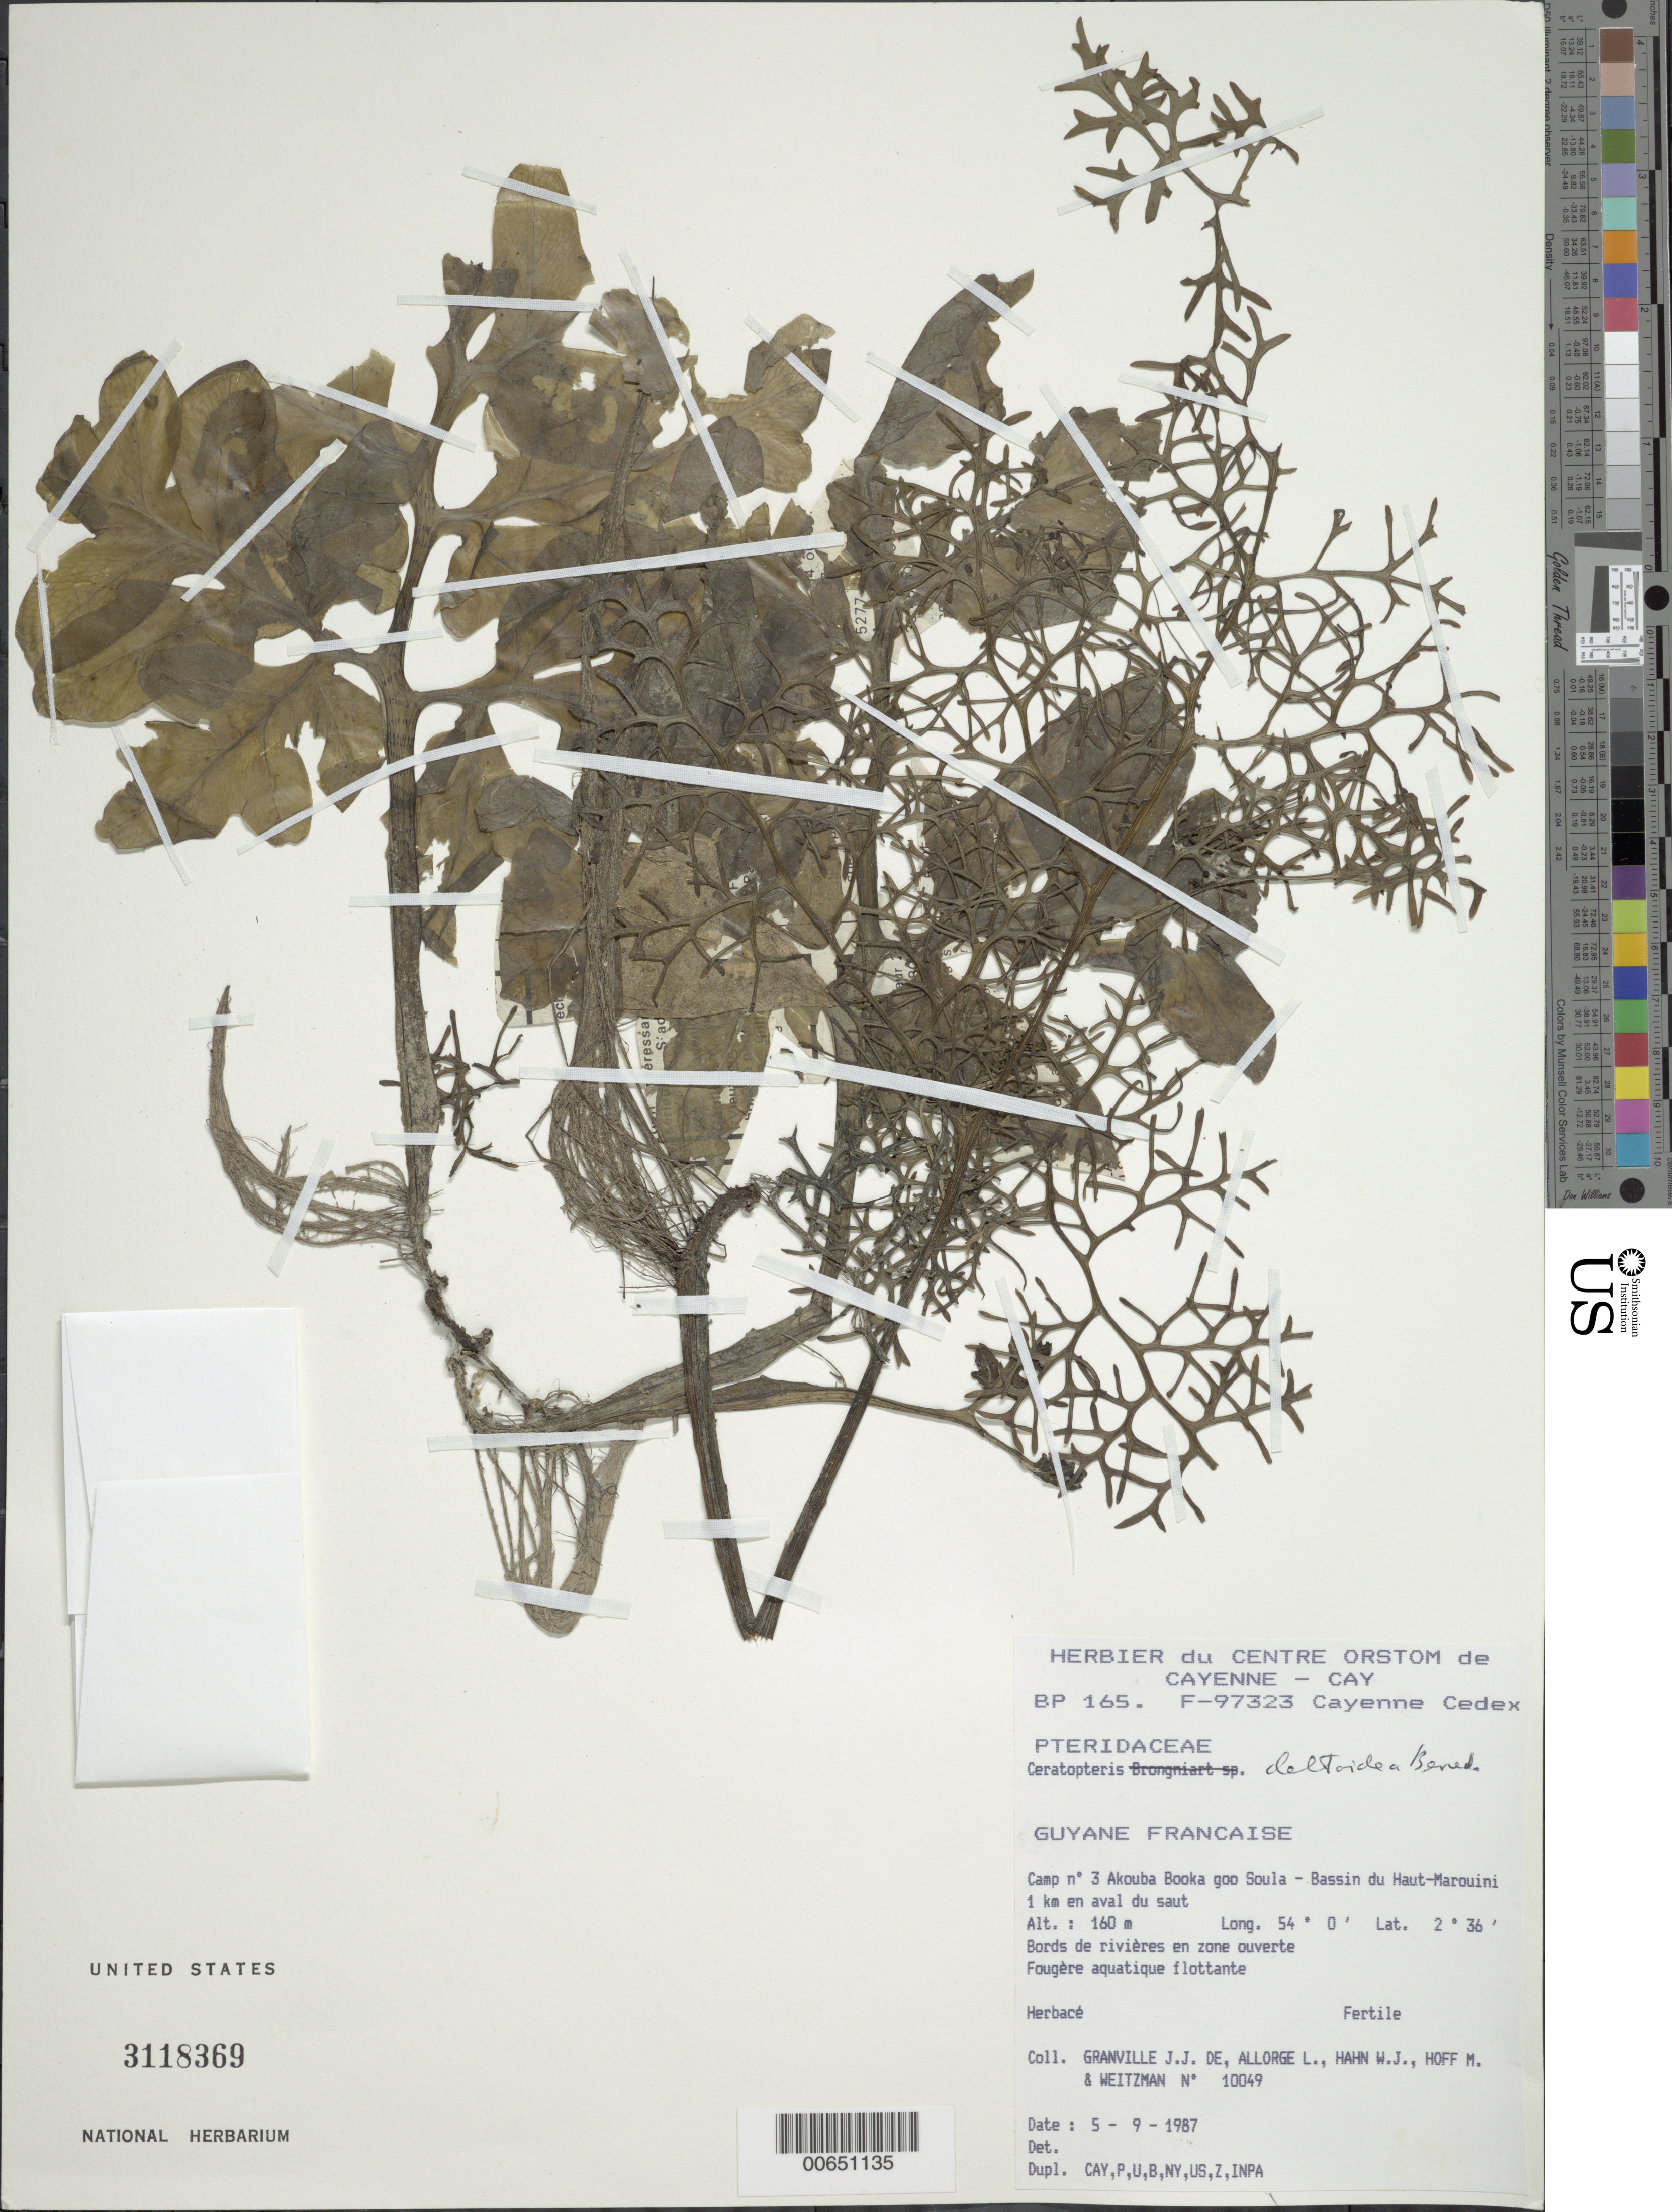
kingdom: Plantae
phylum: Tracheophyta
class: Polypodiopsida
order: Polypodiales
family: Pteridaceae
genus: Ceratopteris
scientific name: Ceratopteris pteridioides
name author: (Hook.) Hieron.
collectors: J.-J. de Granville, L. Allorge, W. J. Hahn, M. Hoff & A. L. Weitzman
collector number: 10049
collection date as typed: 5-Sep-87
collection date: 1987-09-05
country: French Guiana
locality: Akouba Booka goo Soula, Camp #3, Bassin du Haut Marouini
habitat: Along river, open area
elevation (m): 160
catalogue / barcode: US 3118369